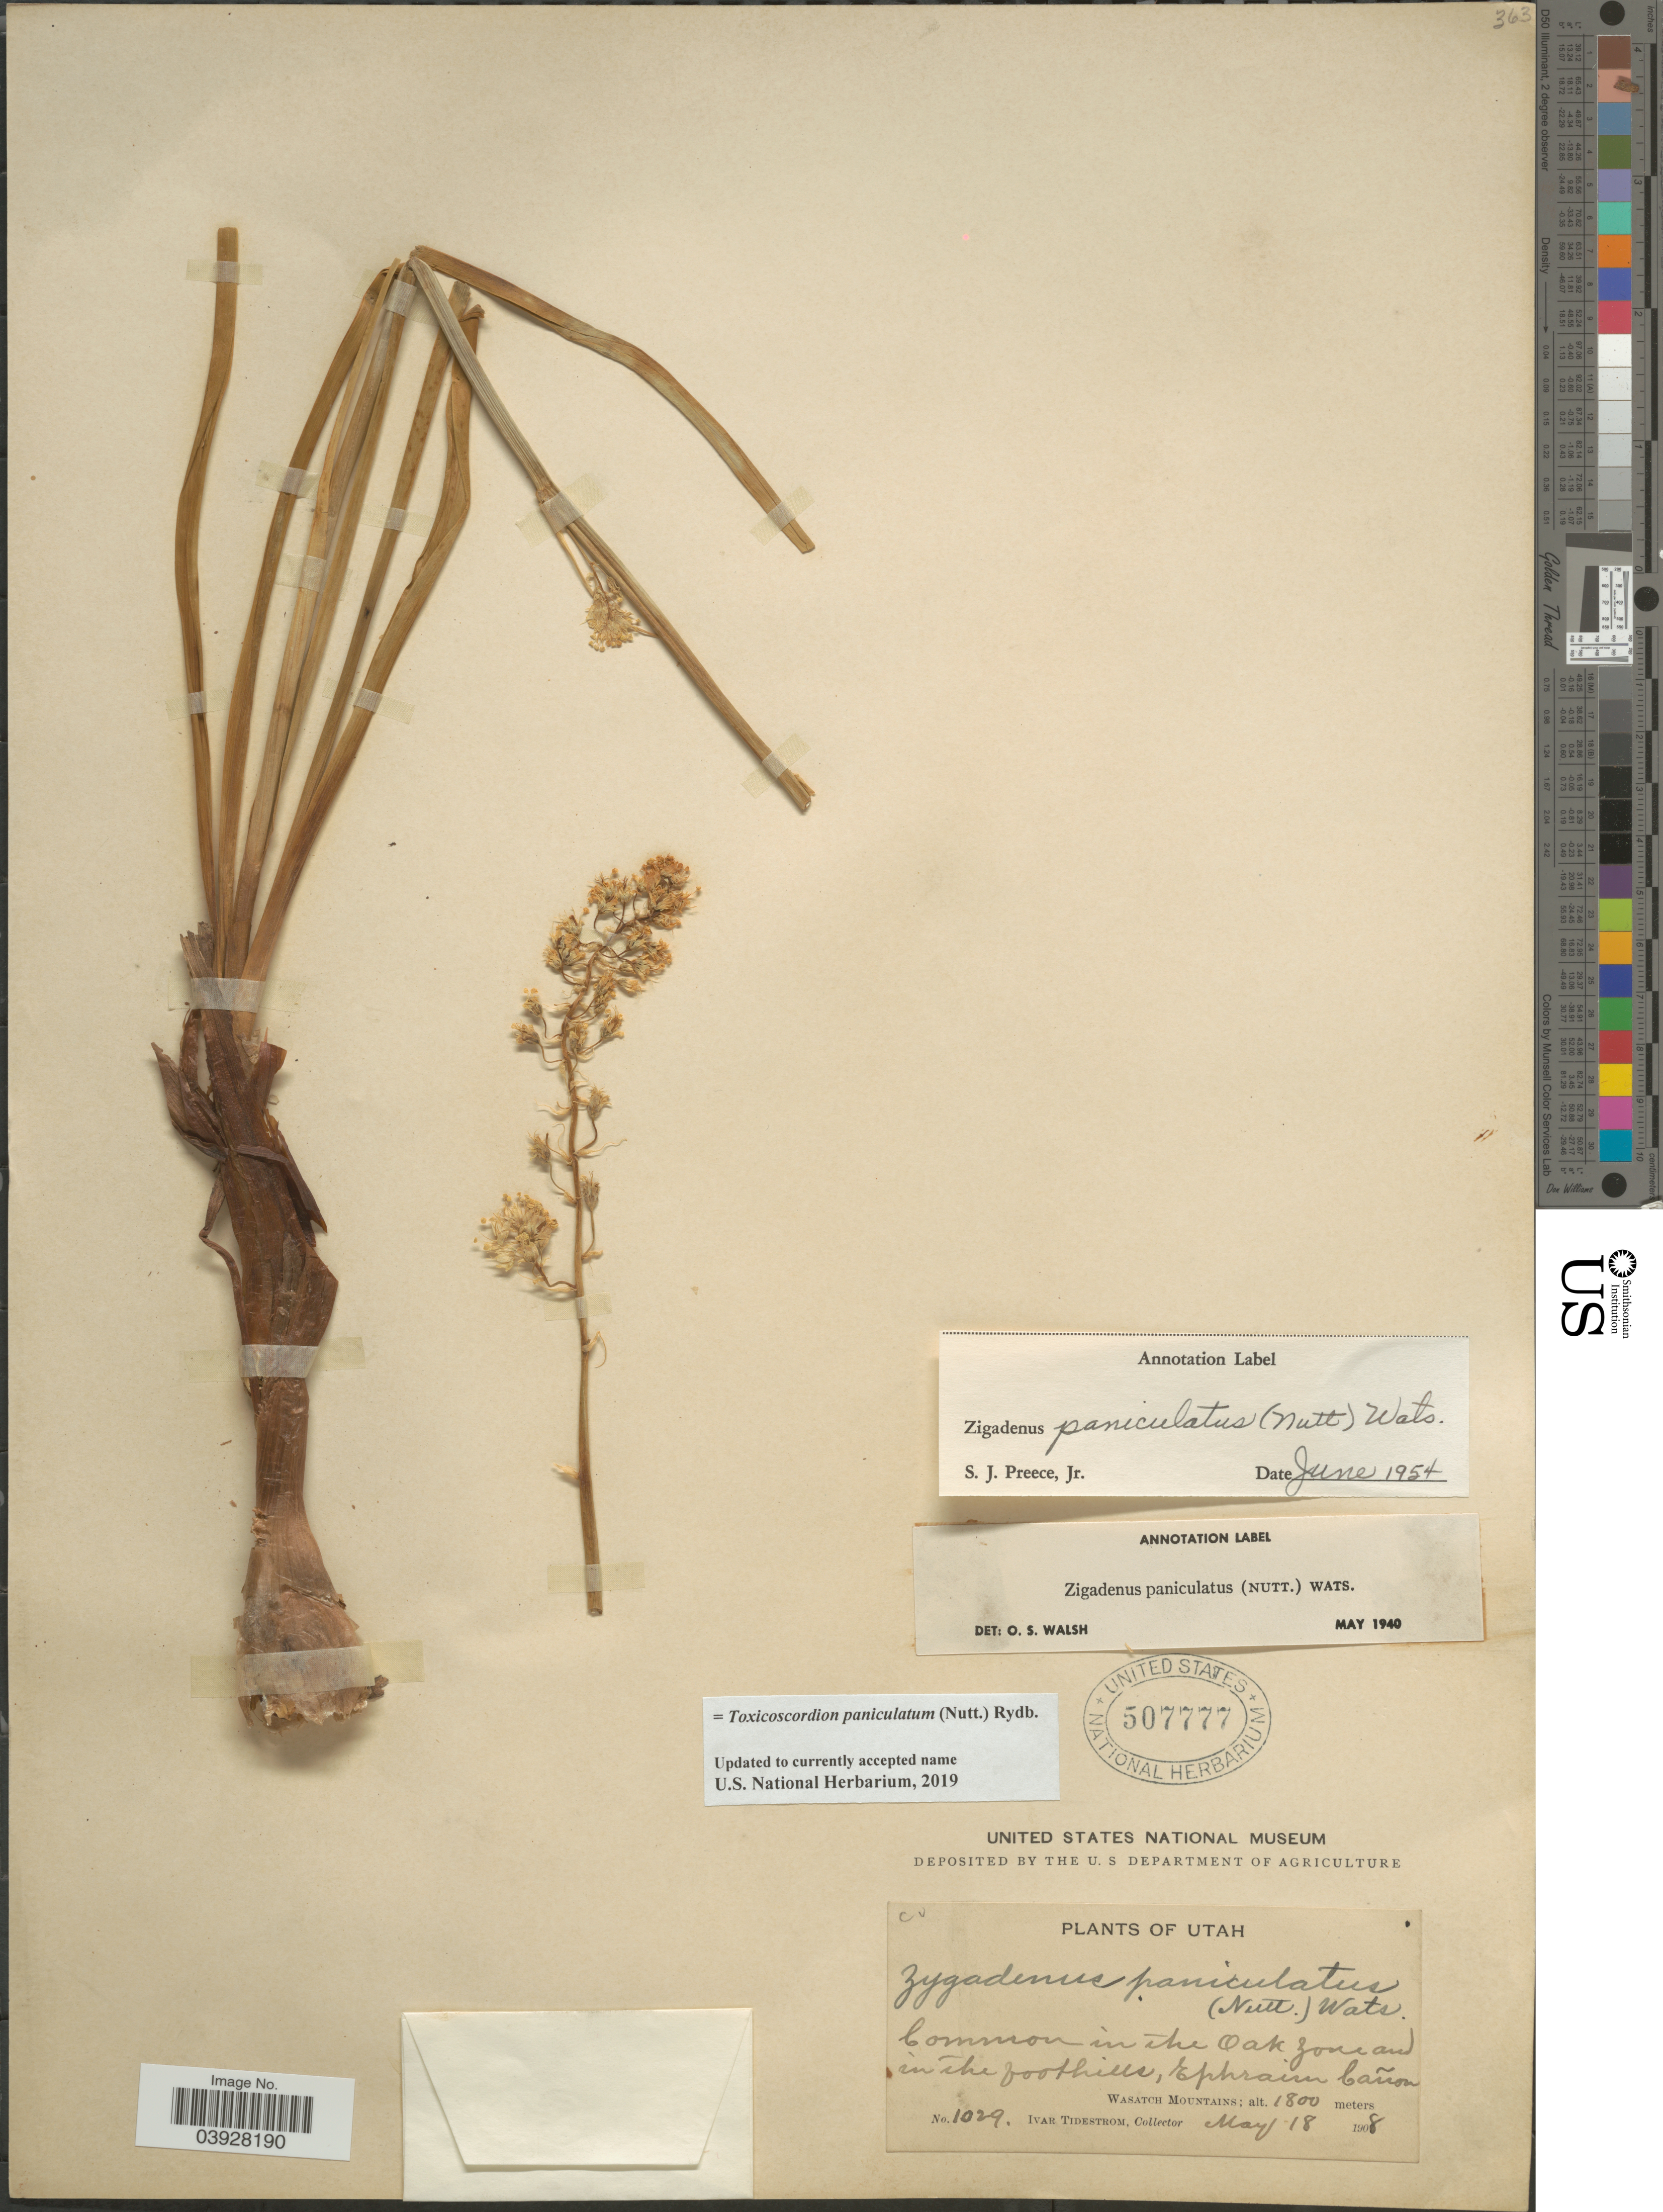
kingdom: Plantae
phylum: Tracheophyta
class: Liliopsida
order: Liliales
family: Melanthiaceae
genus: Toxicoscordion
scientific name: Toxicoscordion paniculatum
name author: (Nutt.) Rydb.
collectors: I. F. Tidestrom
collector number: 1029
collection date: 1908-05-18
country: United States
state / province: Utah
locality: In the Oak Zone and in the foothills, Ephraim Cañon. Wasatch Mountains.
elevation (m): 1800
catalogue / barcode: US 507777